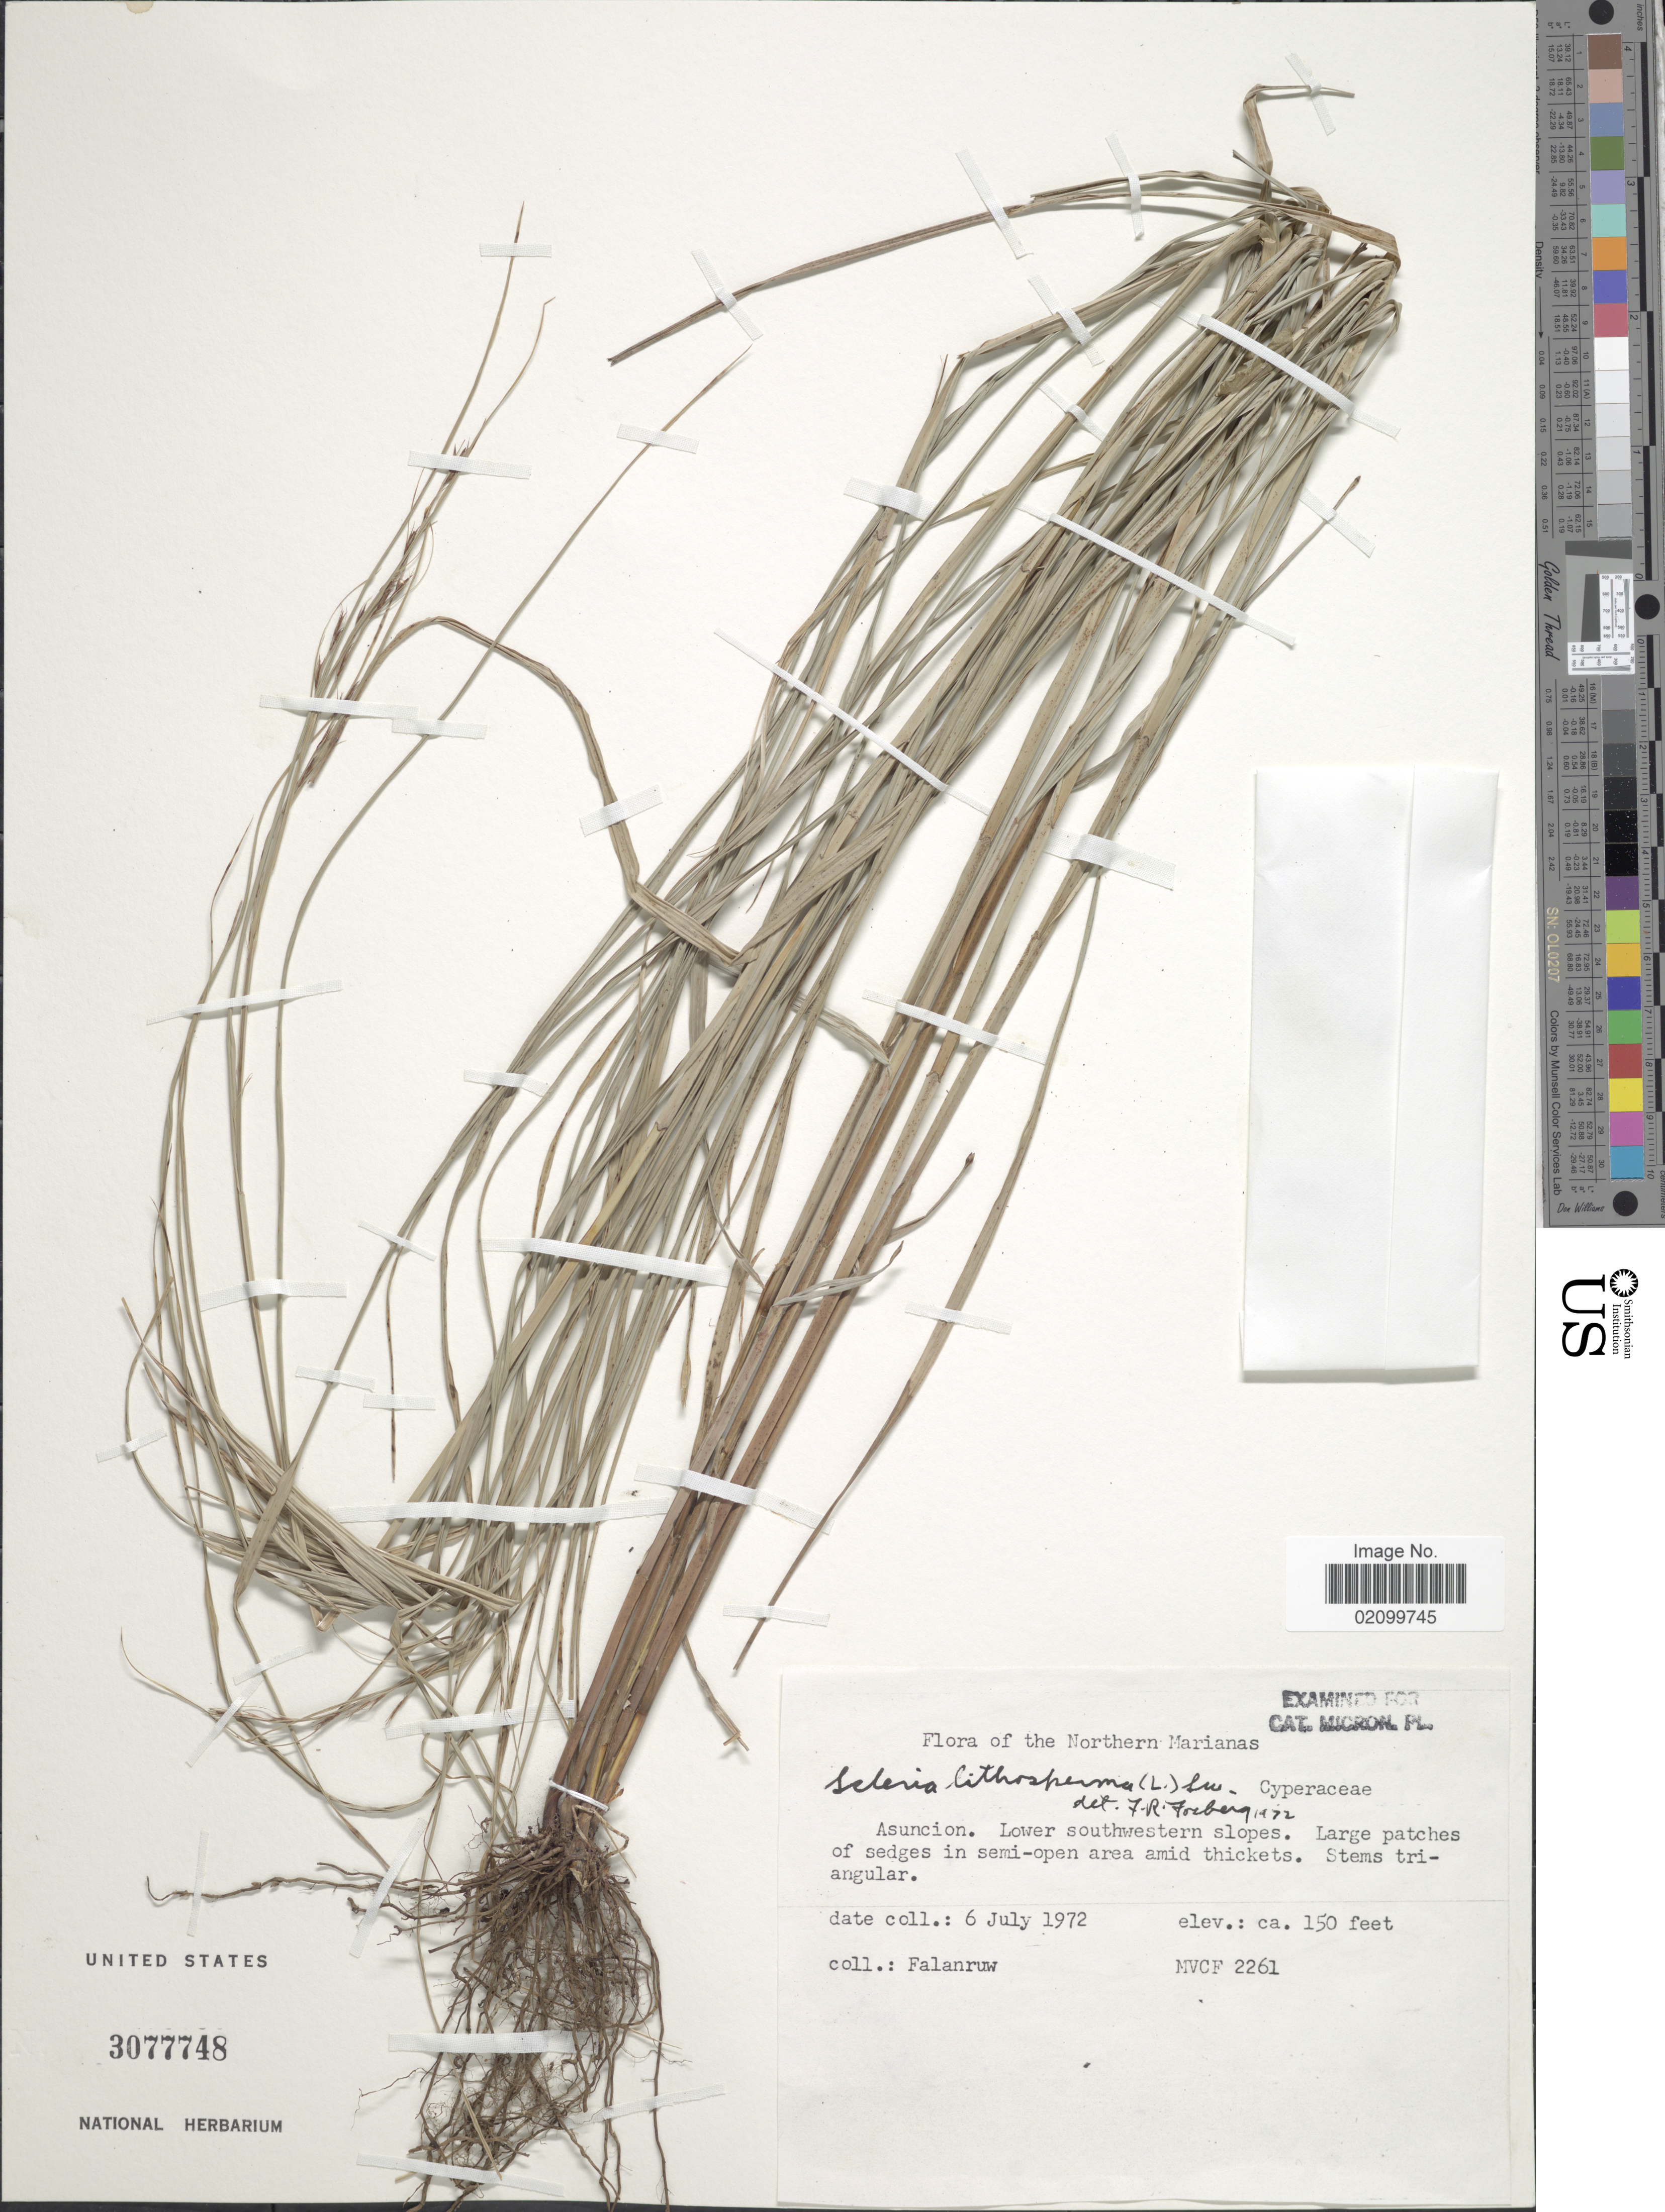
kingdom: Plantae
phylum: Tracheophyta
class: Liliopsida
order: Poales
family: Cyperaceae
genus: Scleria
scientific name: Scleria lithosperma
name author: (L.) Sw.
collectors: Falanruw, --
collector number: MVCF 2261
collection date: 1972-07-06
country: Northern Mariana Islands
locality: Asuncion. Lower southwestern slopes.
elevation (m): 46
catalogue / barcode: US 3077748